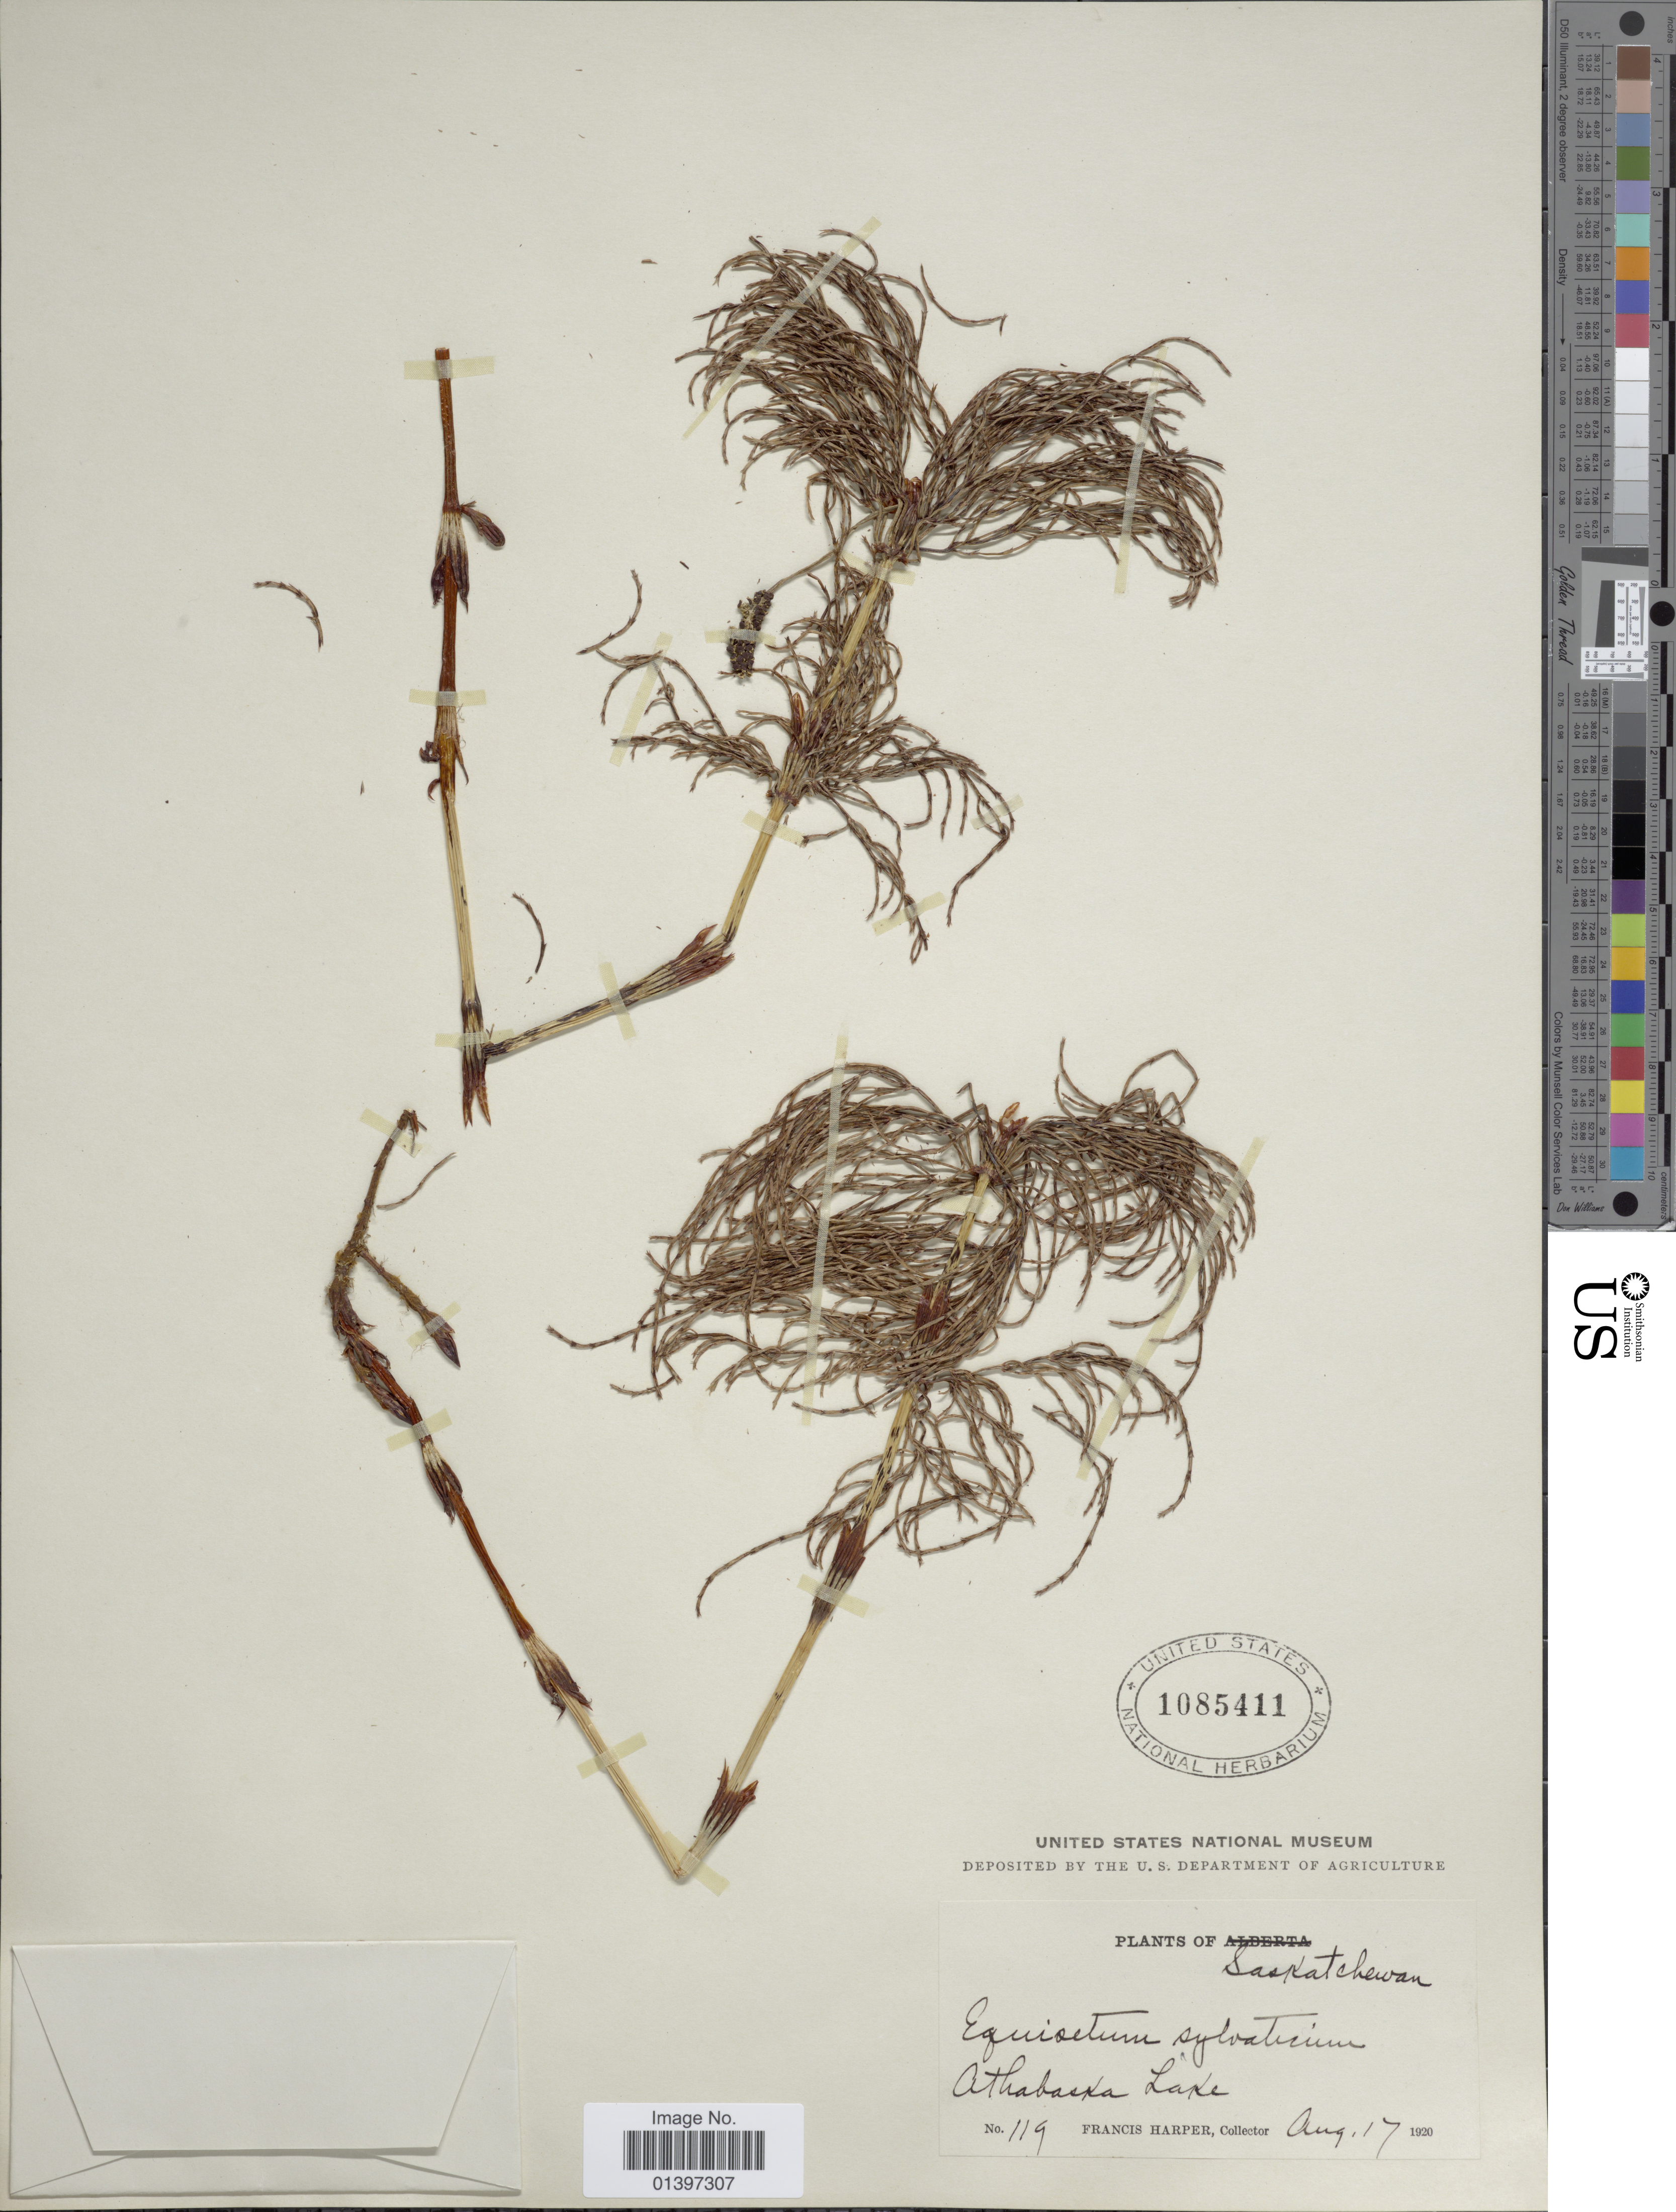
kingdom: Plantae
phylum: Tracheophyta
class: Polypodiopsida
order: Equisetales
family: Equisetaceae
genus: Equisetum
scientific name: Equisetum sylvaticum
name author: L.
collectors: F. Harper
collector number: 119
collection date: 1920-08-17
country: Canada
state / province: Saskatchewan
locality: Athabaska Lake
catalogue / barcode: US 1085411